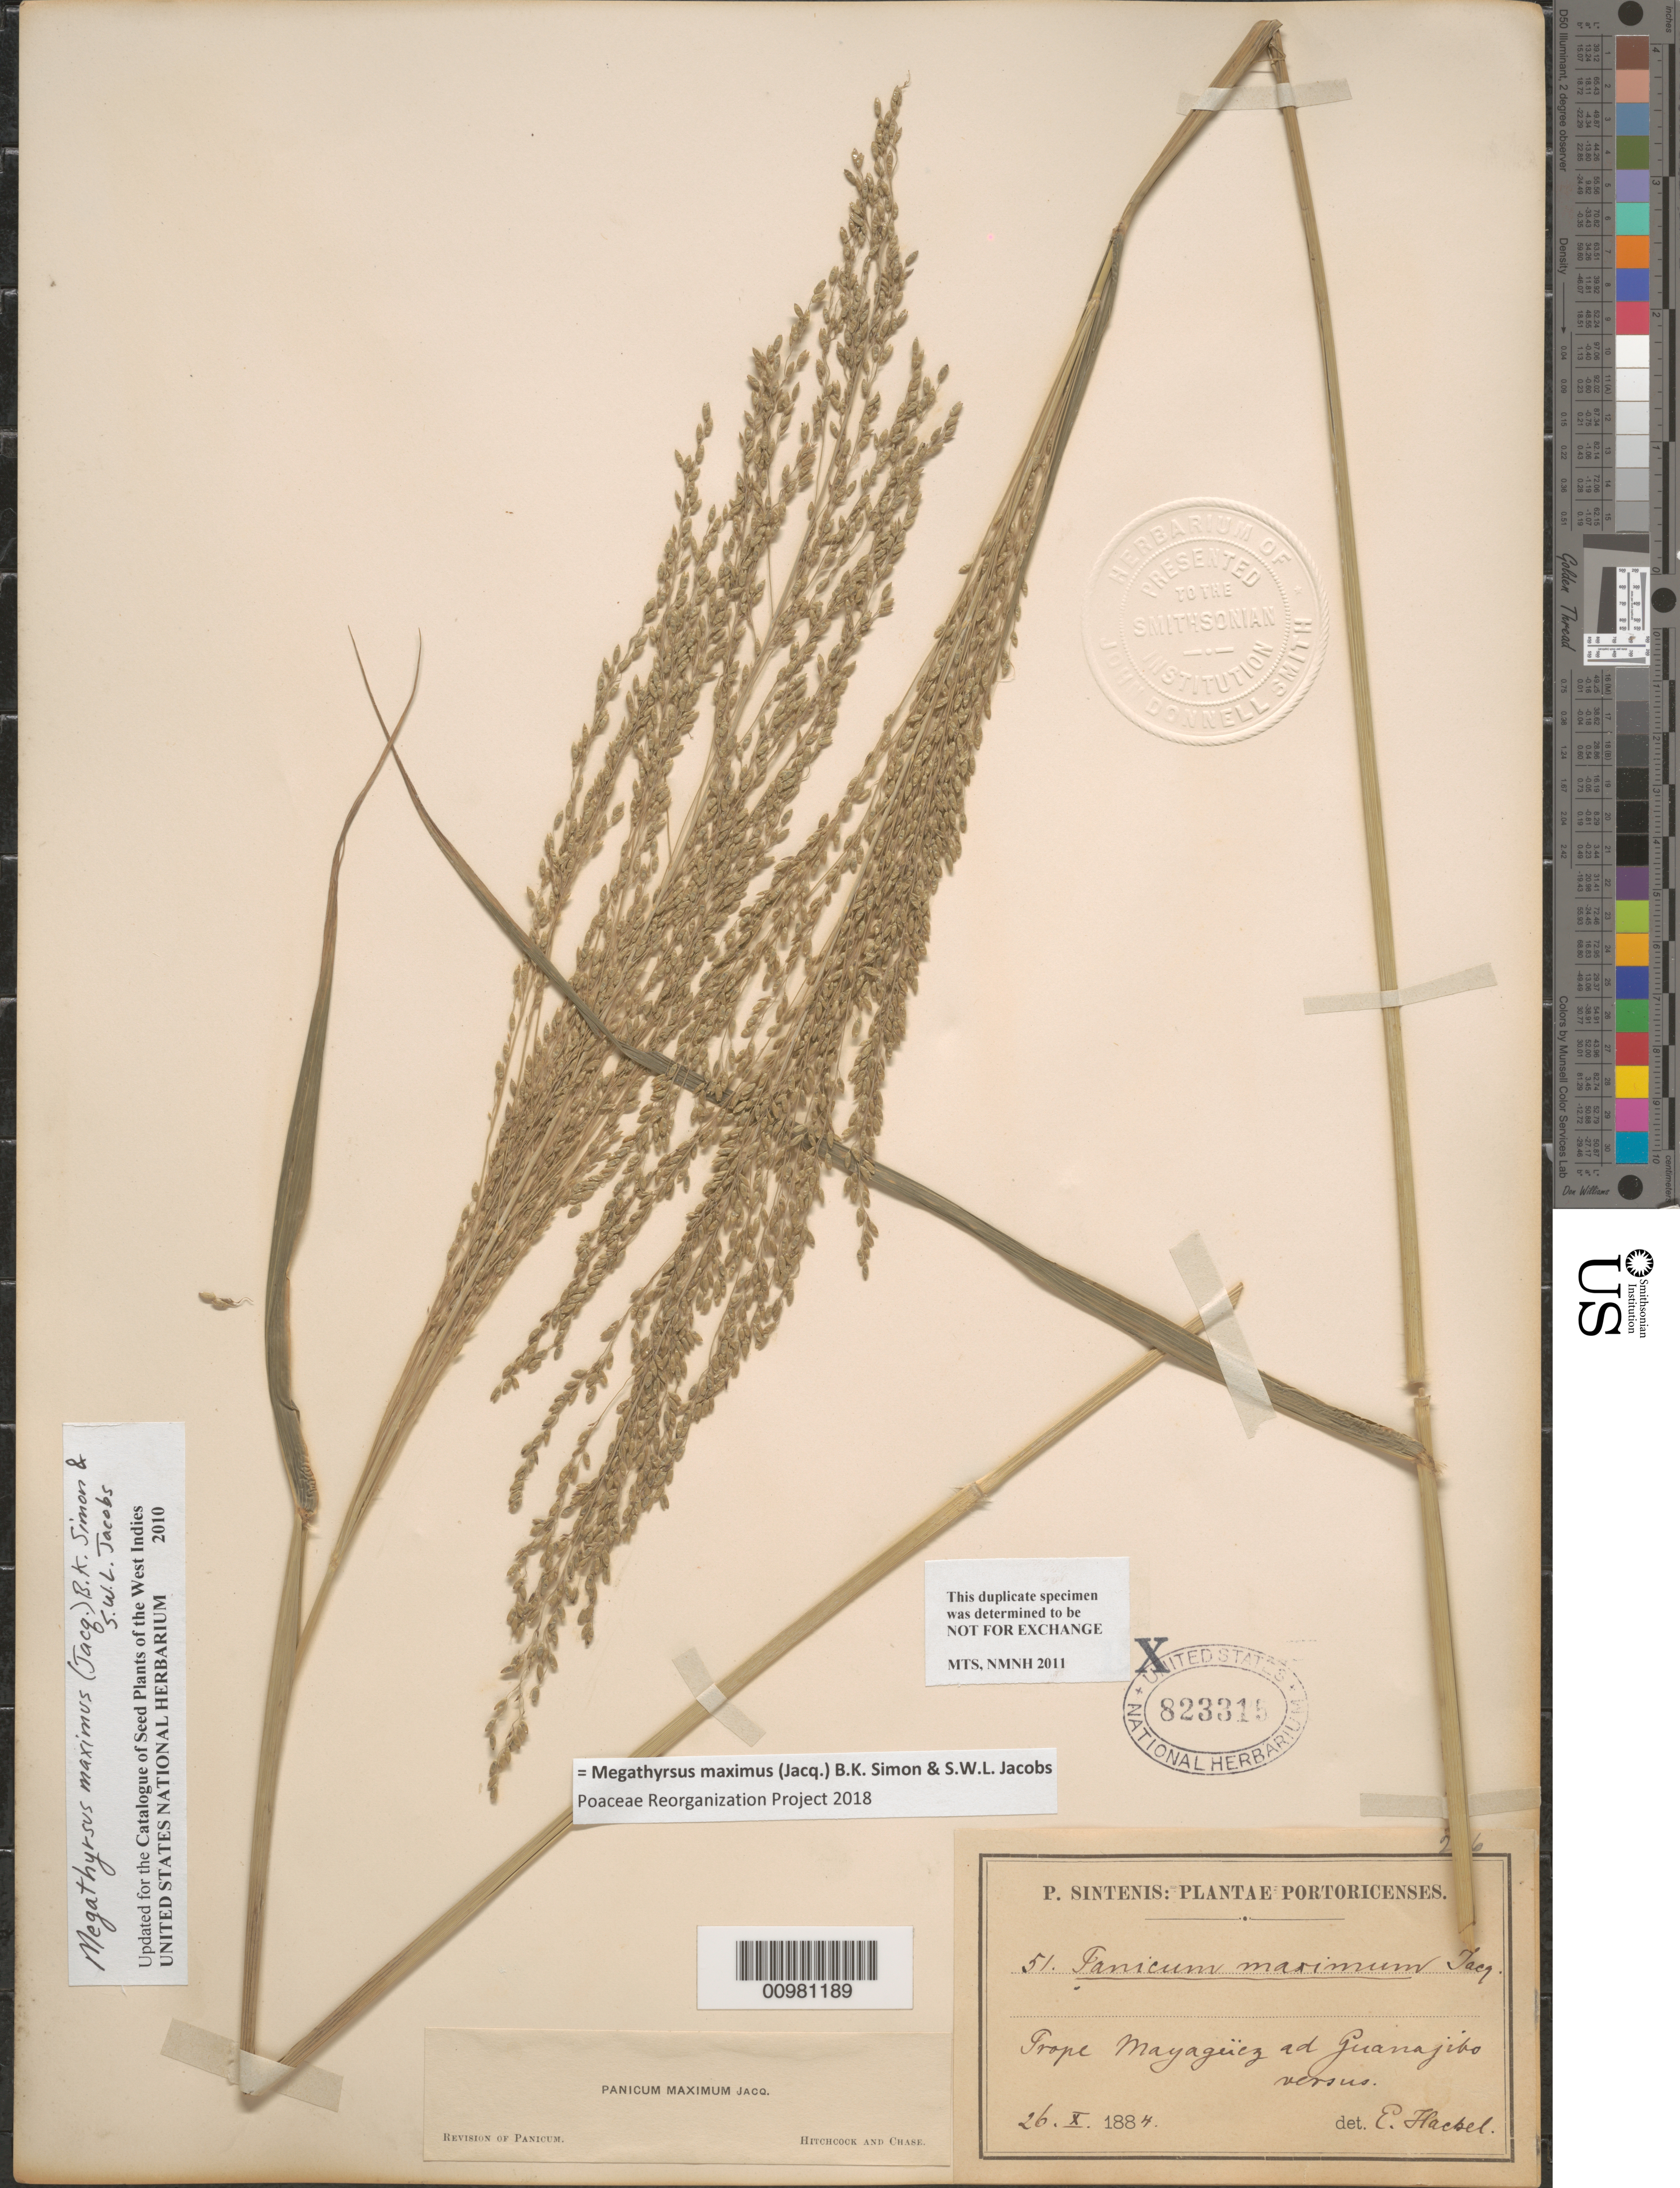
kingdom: Plantae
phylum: Tracheophyta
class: Liliopsida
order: Poales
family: Poaceae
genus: Megathyrsus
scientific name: Megathyrsus maximus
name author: (Jacq.) B.K. Simon & S.W.L. Jacobs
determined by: Hackel, E.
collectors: P. Sintenis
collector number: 51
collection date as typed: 26 Oct 1884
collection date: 1884-10-26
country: Puerto Rico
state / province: Mayagüez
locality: Ad Guanajibo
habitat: Versus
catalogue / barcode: US 823315